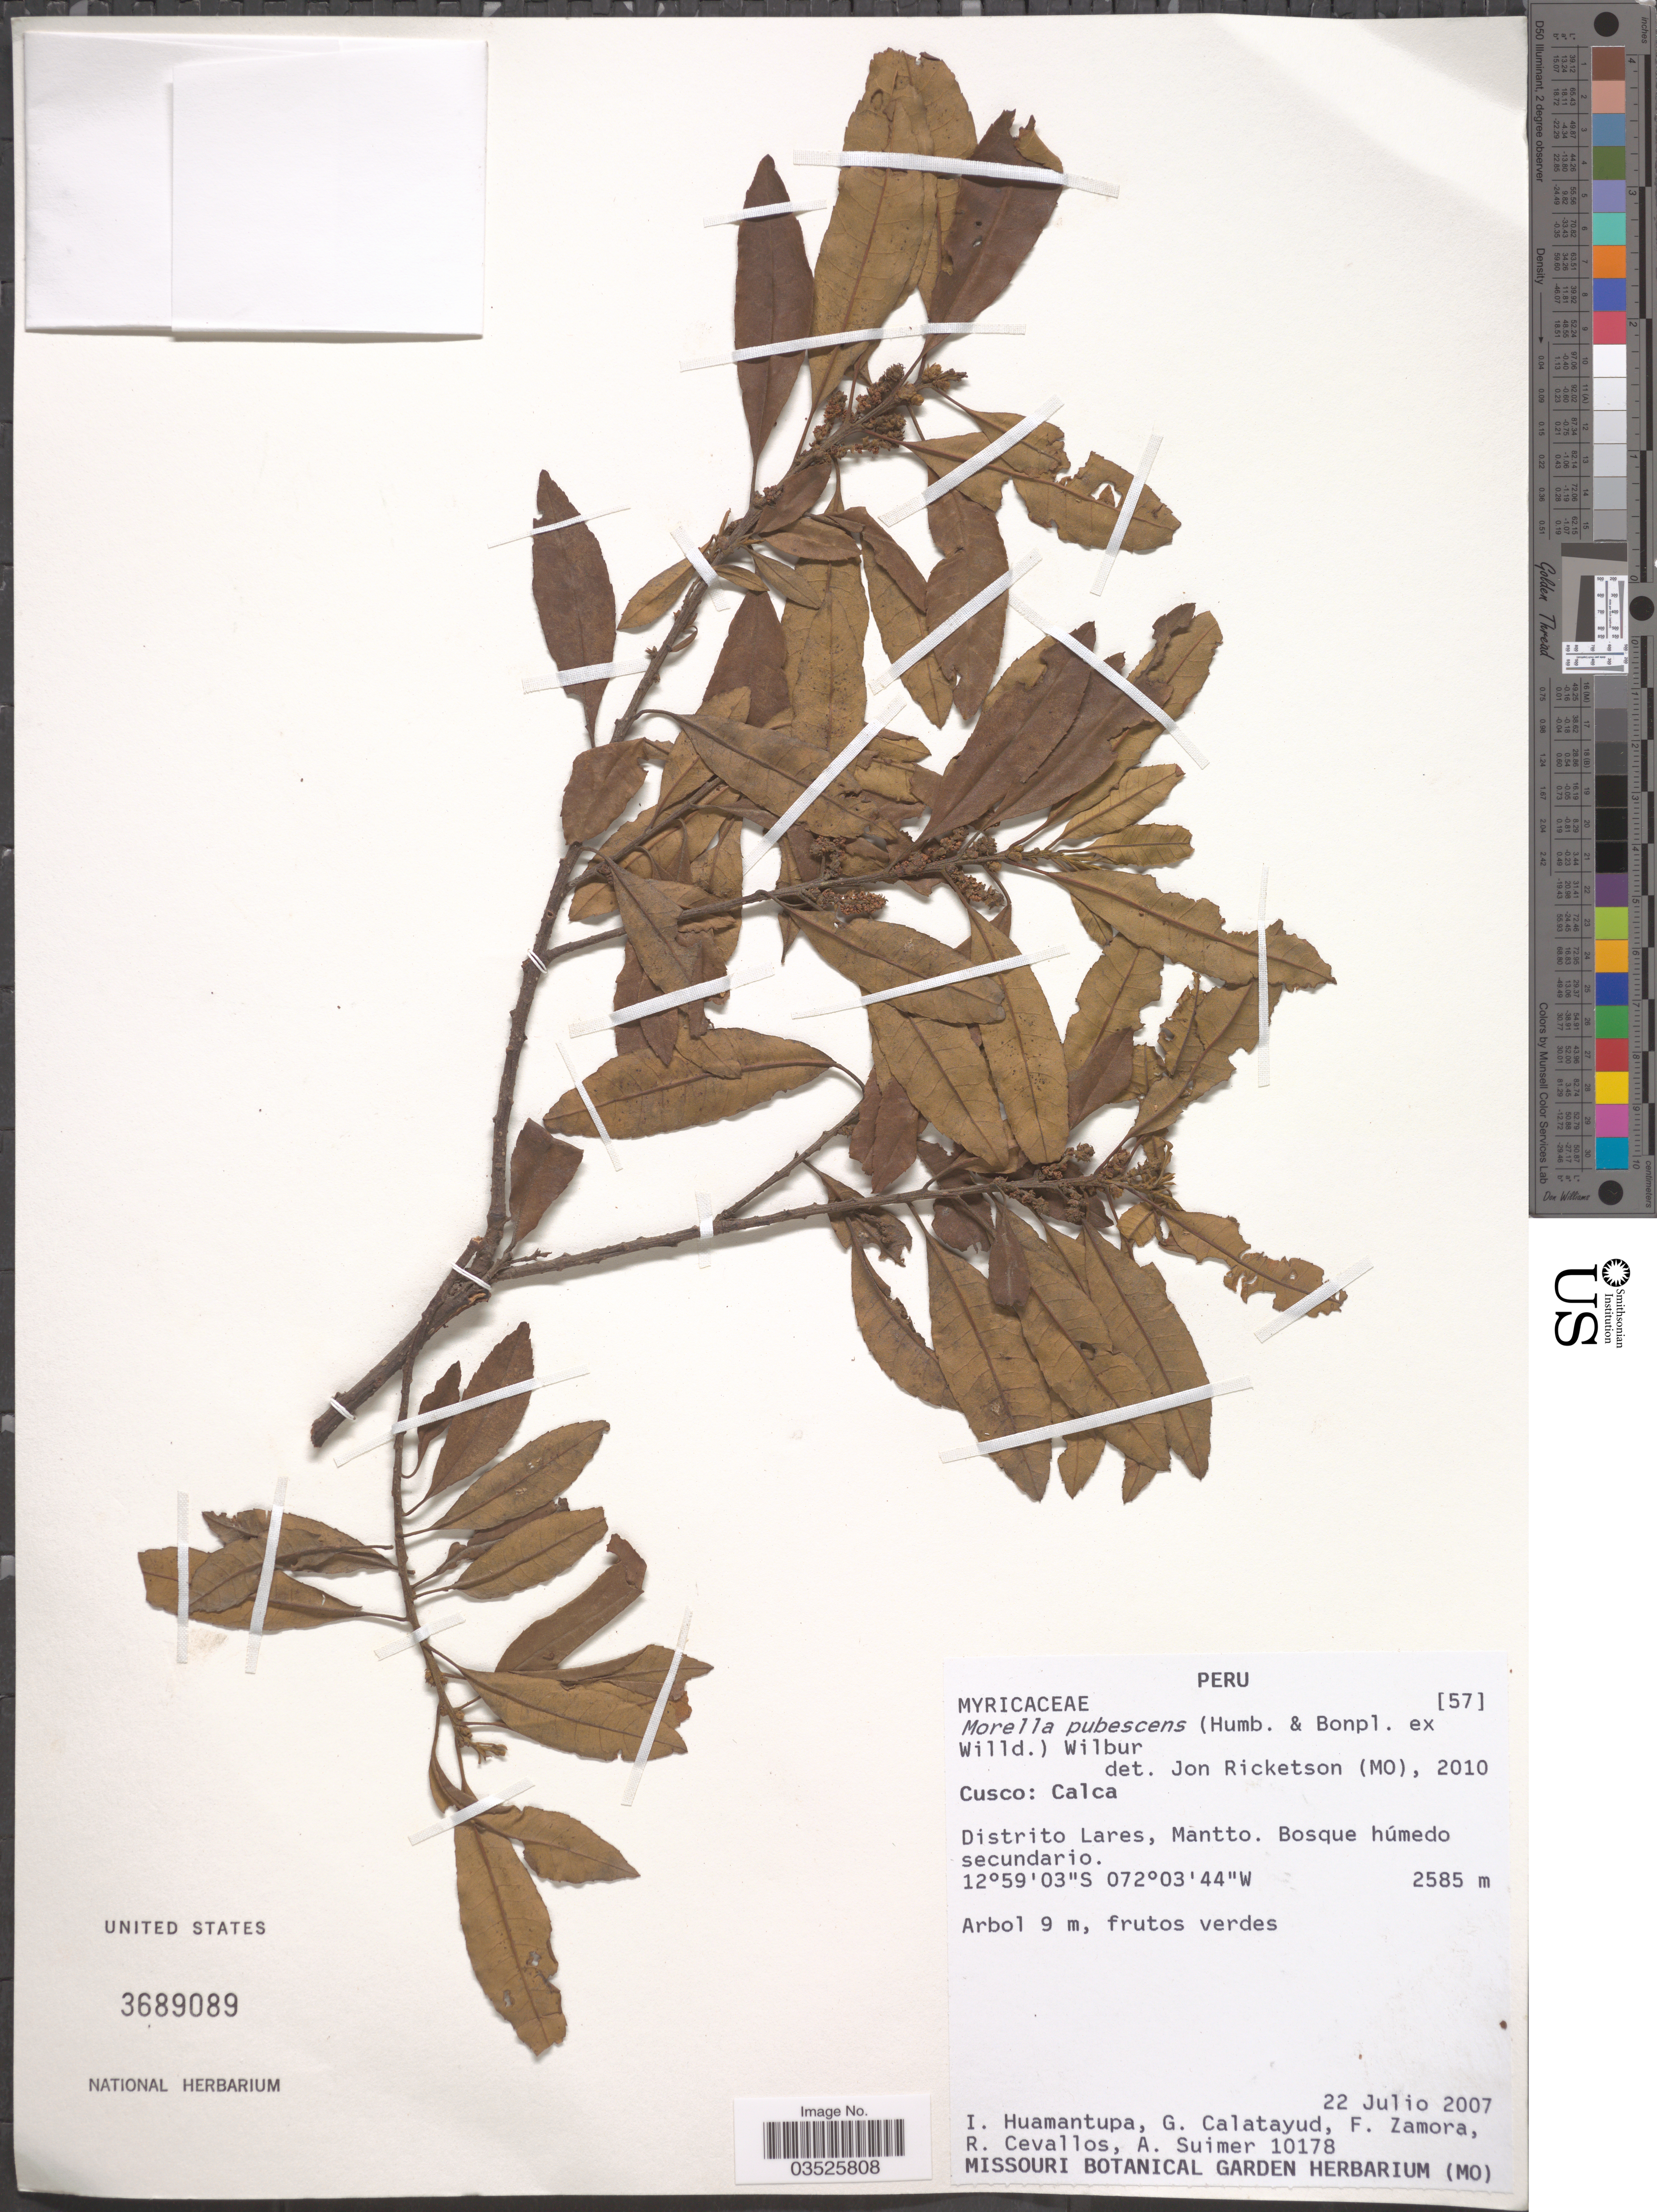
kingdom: Plantae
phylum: Tracheophyta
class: Magnoliopsida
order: Fagales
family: Myricaceae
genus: Morella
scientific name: Morella pubescens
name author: (Humb. & Bonpl. ex Willd.) Wilbur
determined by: Ricketson, Jon M., (MO), Missouri Botanical Garden (UNITED STATES)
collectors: I. Huamantupa, G. Calatayud, F. Zamora, R. Cevallos & A. Suimer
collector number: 10178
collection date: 2007-07-22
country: Peru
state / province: Cusco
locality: Calca. Distrito Lares, Mantto. Bosque húmedo secundario.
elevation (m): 2585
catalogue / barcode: US 3689089